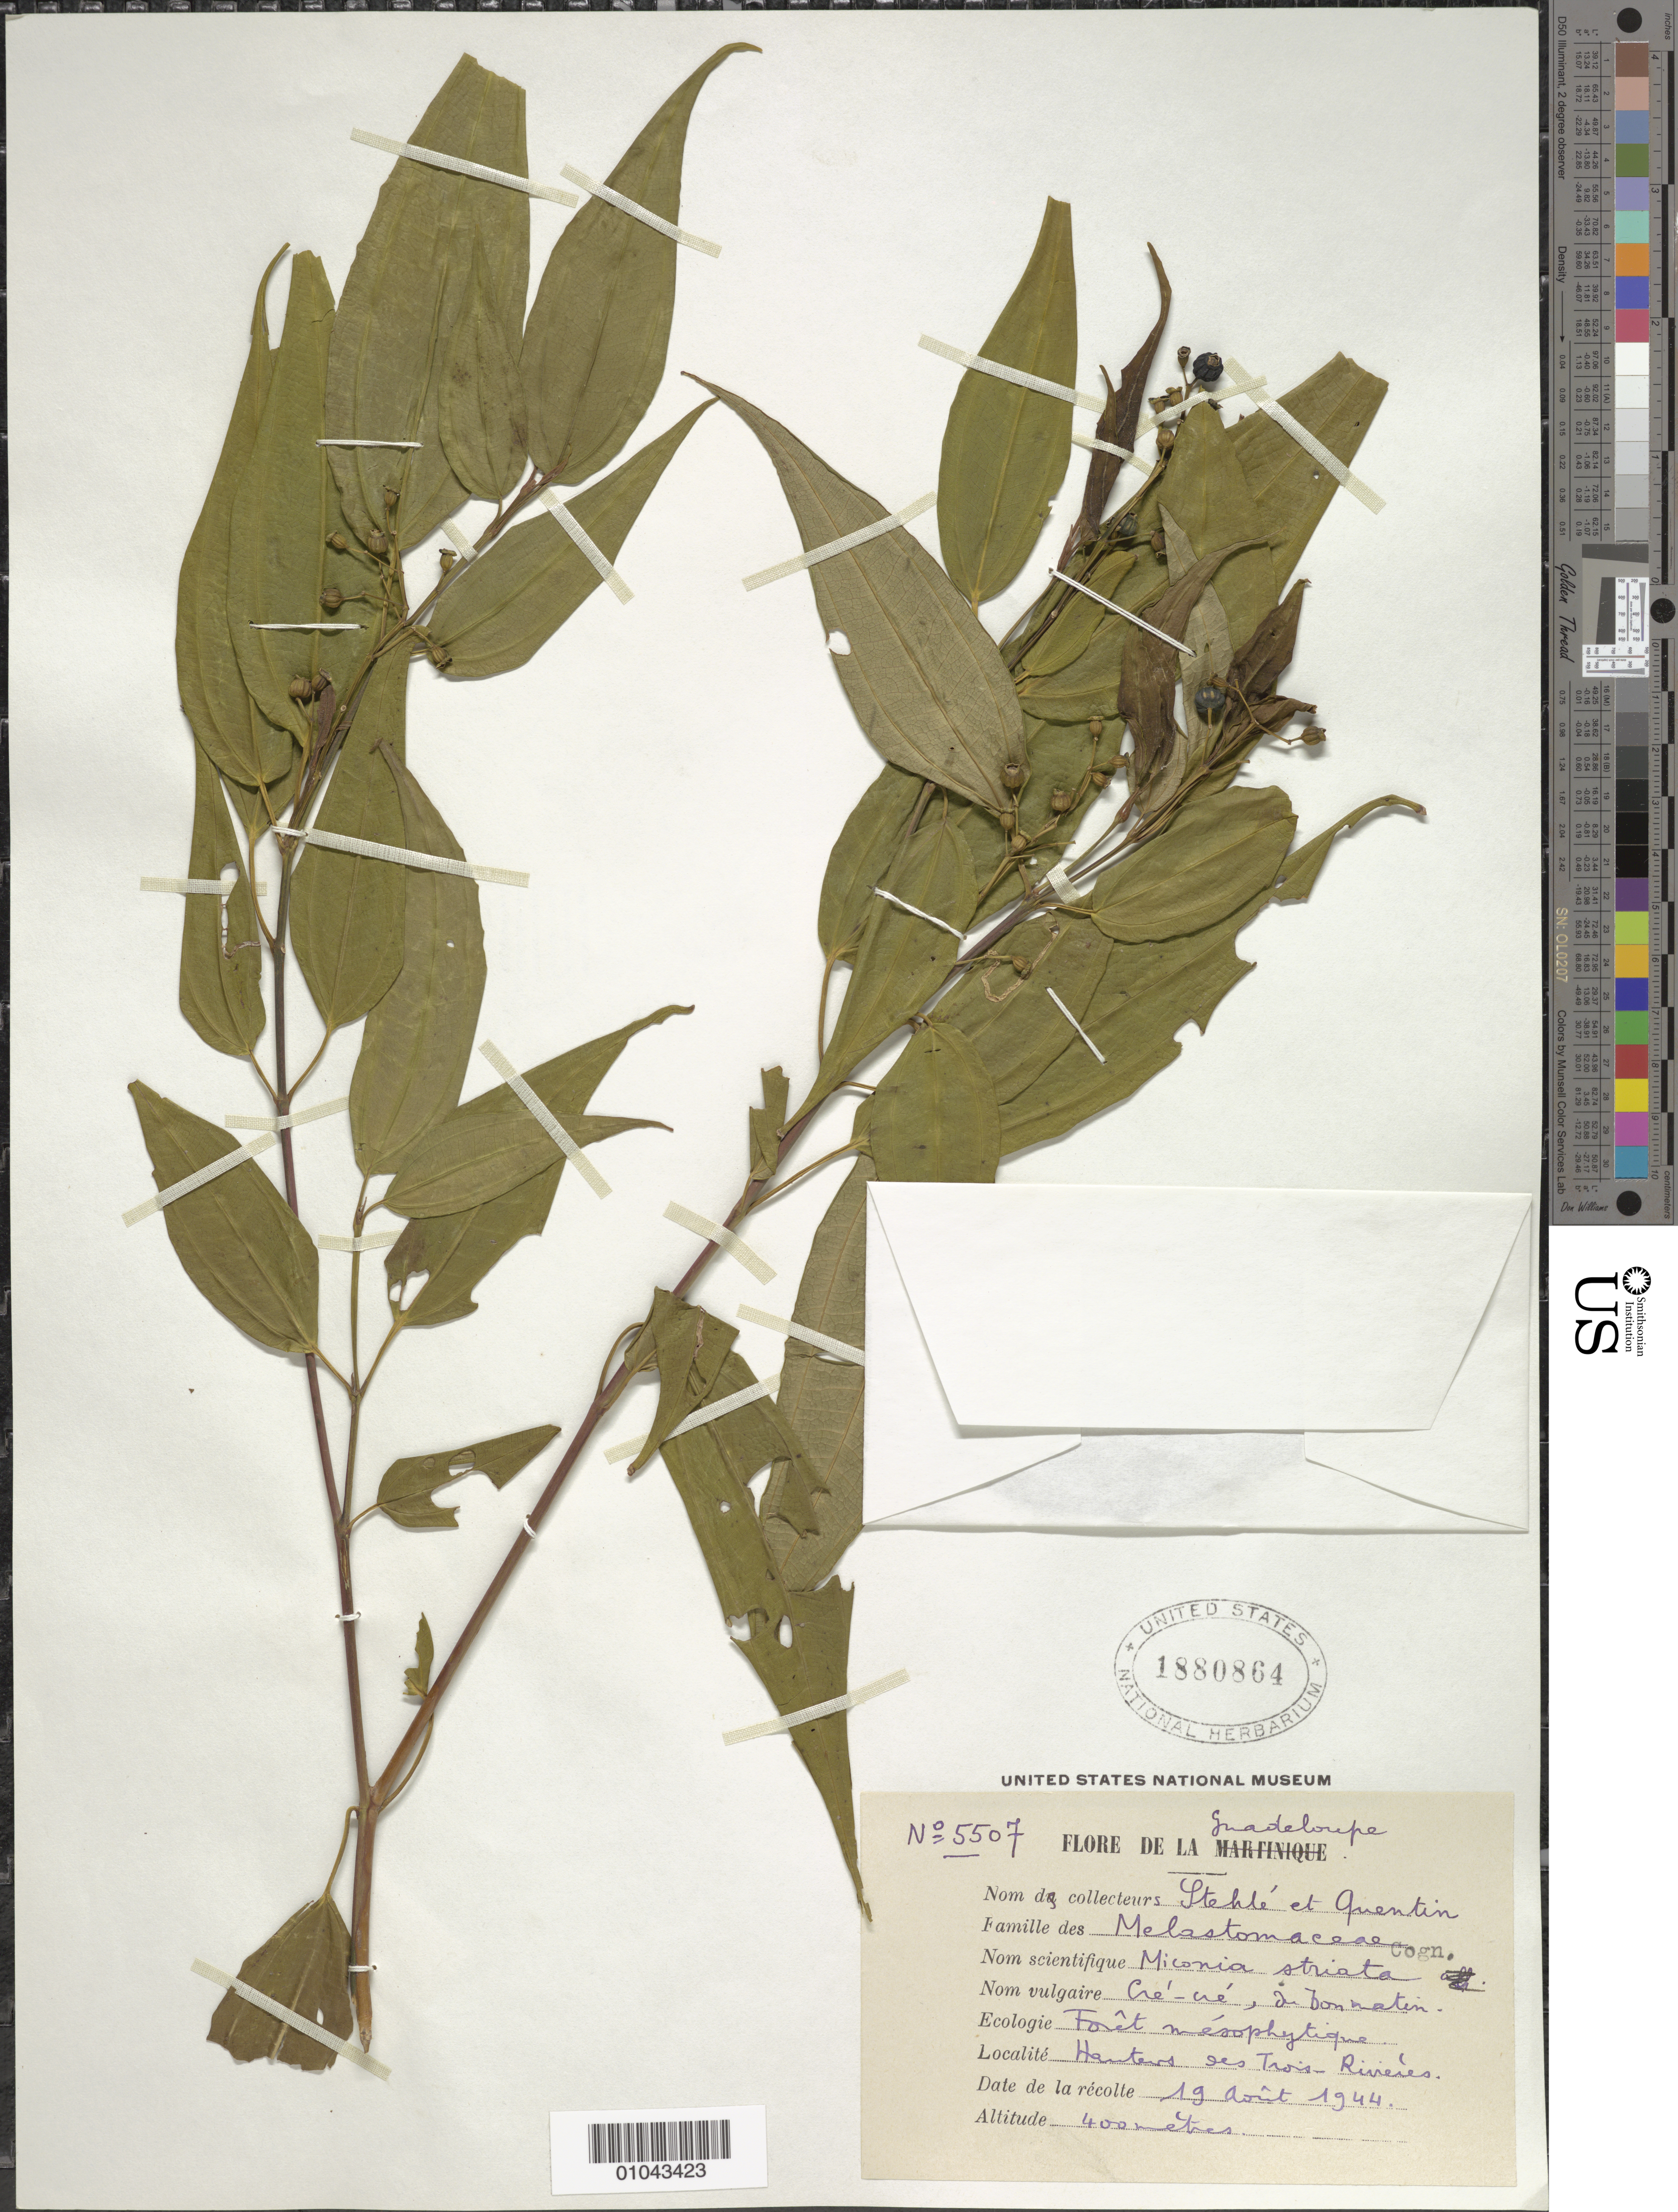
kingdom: Plantae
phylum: Tracheophyta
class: Magnoliopsida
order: Myrtales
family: Melastomataceae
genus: Miconia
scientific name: Miconia striata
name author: (Vahl) Cogn.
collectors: H. Stehlé & -. Quentin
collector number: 5507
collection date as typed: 19 Aug 1944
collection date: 1944-08-19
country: Guadeloupe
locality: Trois Rivieres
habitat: Forêt mésophytique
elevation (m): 400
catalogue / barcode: US 1880864